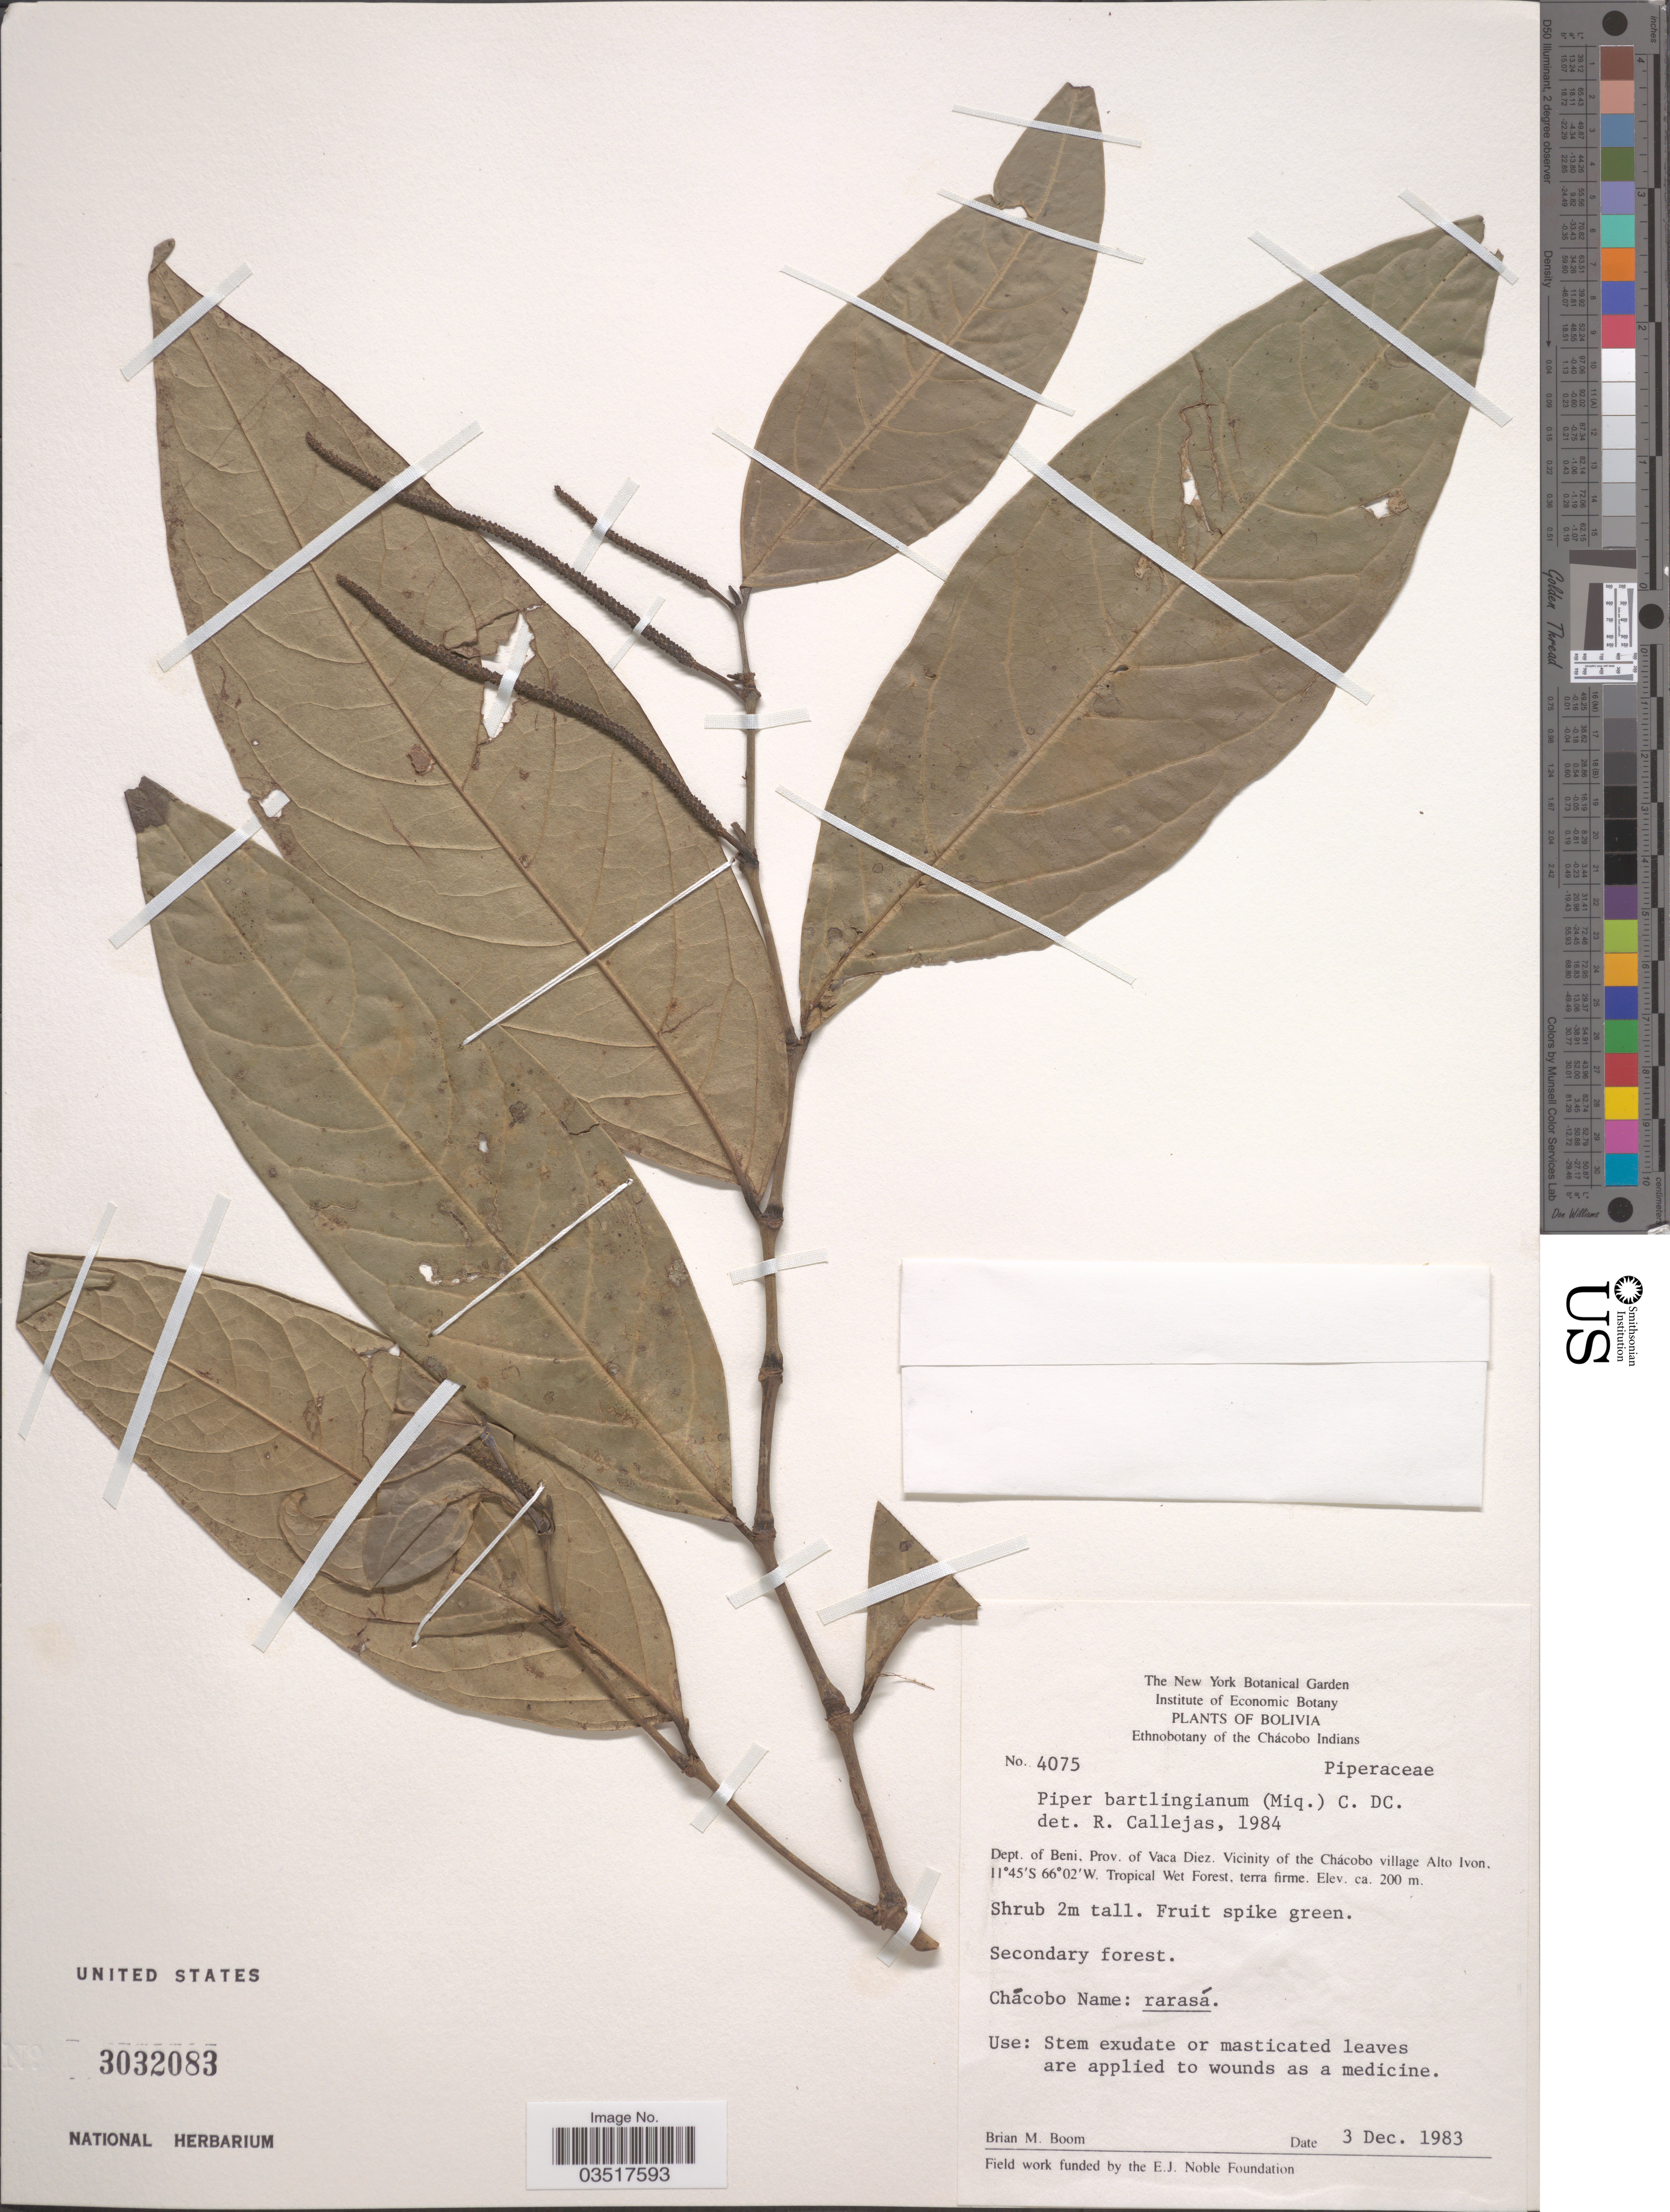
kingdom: Plantae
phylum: Tracheophyta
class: Magnoliopsida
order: Piperales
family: Piperaceae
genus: Piper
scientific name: Piper bartlingianum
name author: (Miq.) C. DC.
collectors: B. M. Boom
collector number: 4075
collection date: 1983-12-03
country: Bolivia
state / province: Beni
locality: Dept. of Beni, Prov. de Vaca Diez. Vicinity of the Chácobo village Alto Ivon.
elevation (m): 200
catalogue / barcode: US 3032083